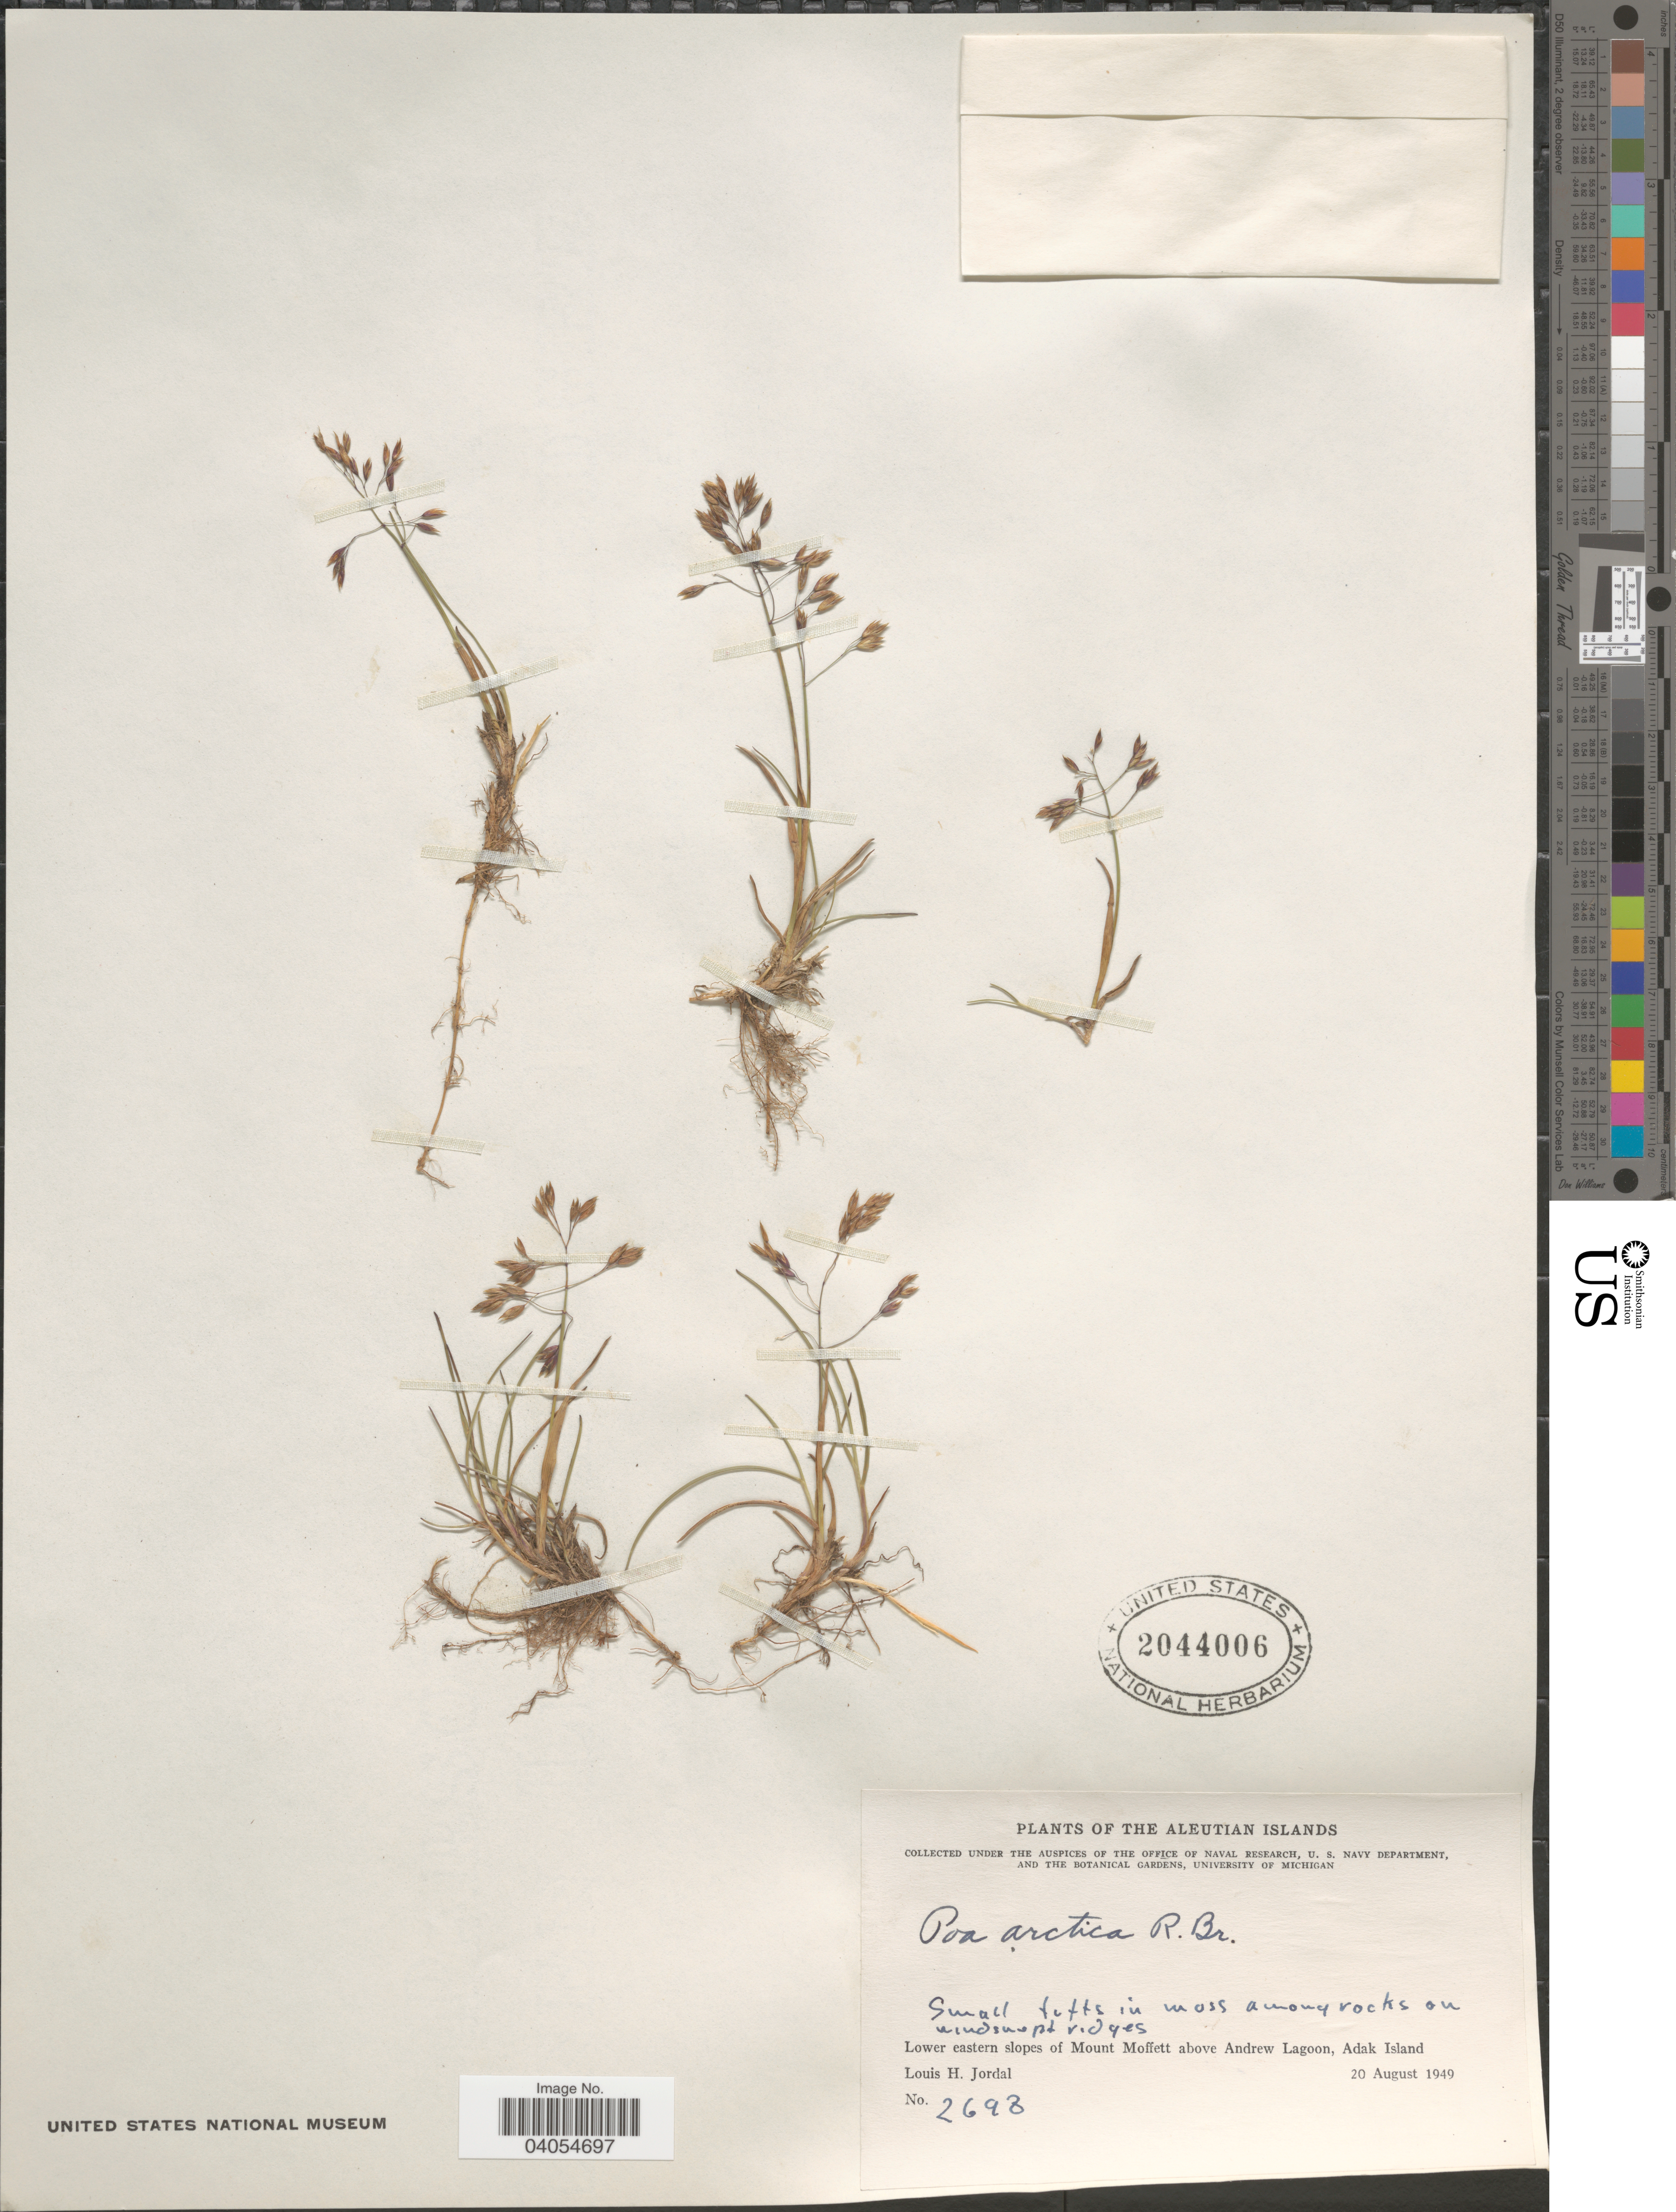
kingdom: Plantae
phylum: Tracheophyta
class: Liliopsida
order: Poales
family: Poaceae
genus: Poa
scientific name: Poa arctica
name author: R. Br.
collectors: L. Jordal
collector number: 2698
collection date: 1949-08-20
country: United States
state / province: Alaska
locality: Aleutian Islands. Lower eastern slopes of Mount Moffett above Andrew Lagoon, Adak Island.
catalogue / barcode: US 2044006